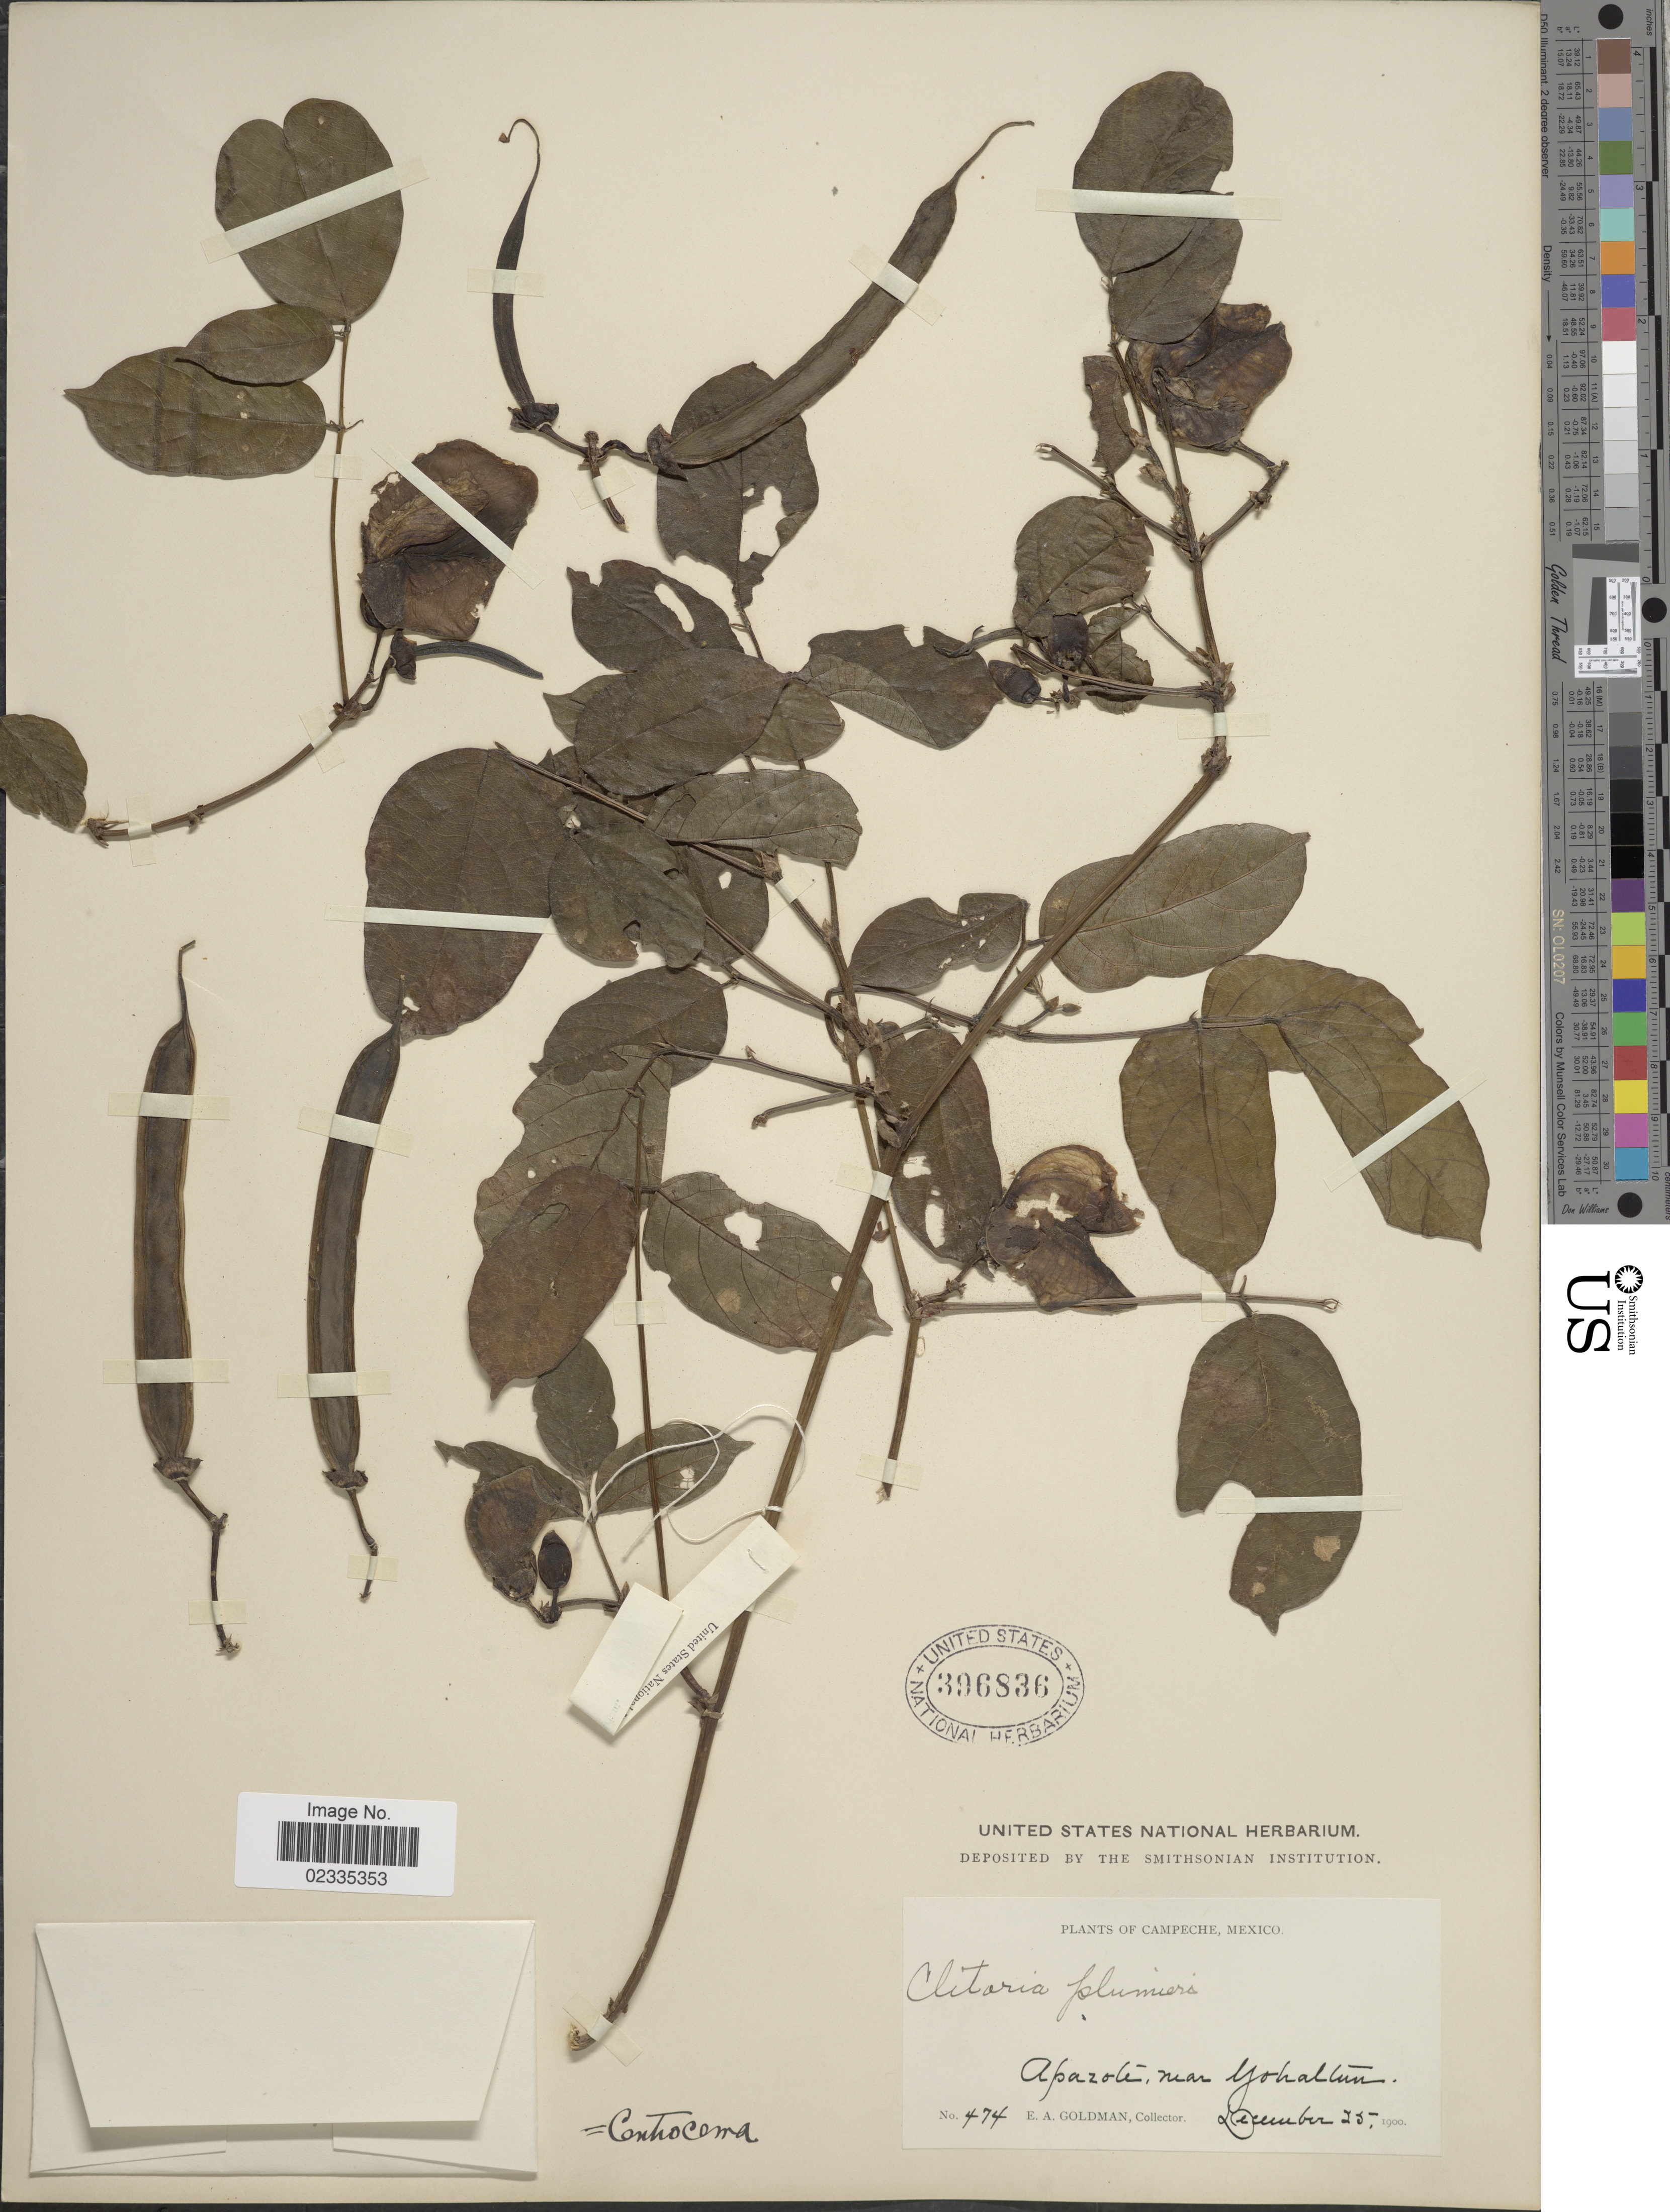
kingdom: Plantae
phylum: Tracheophyta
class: Magnoliopsida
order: Fabales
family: Fabaceae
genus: Centrosema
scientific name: Centrosema plumieri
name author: (Turpin ex Pers.) Benth.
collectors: E. A. Goldman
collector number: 474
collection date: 1900-12-25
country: Mexico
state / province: Campeche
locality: Apazote, near Yohaltun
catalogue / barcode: US 396836